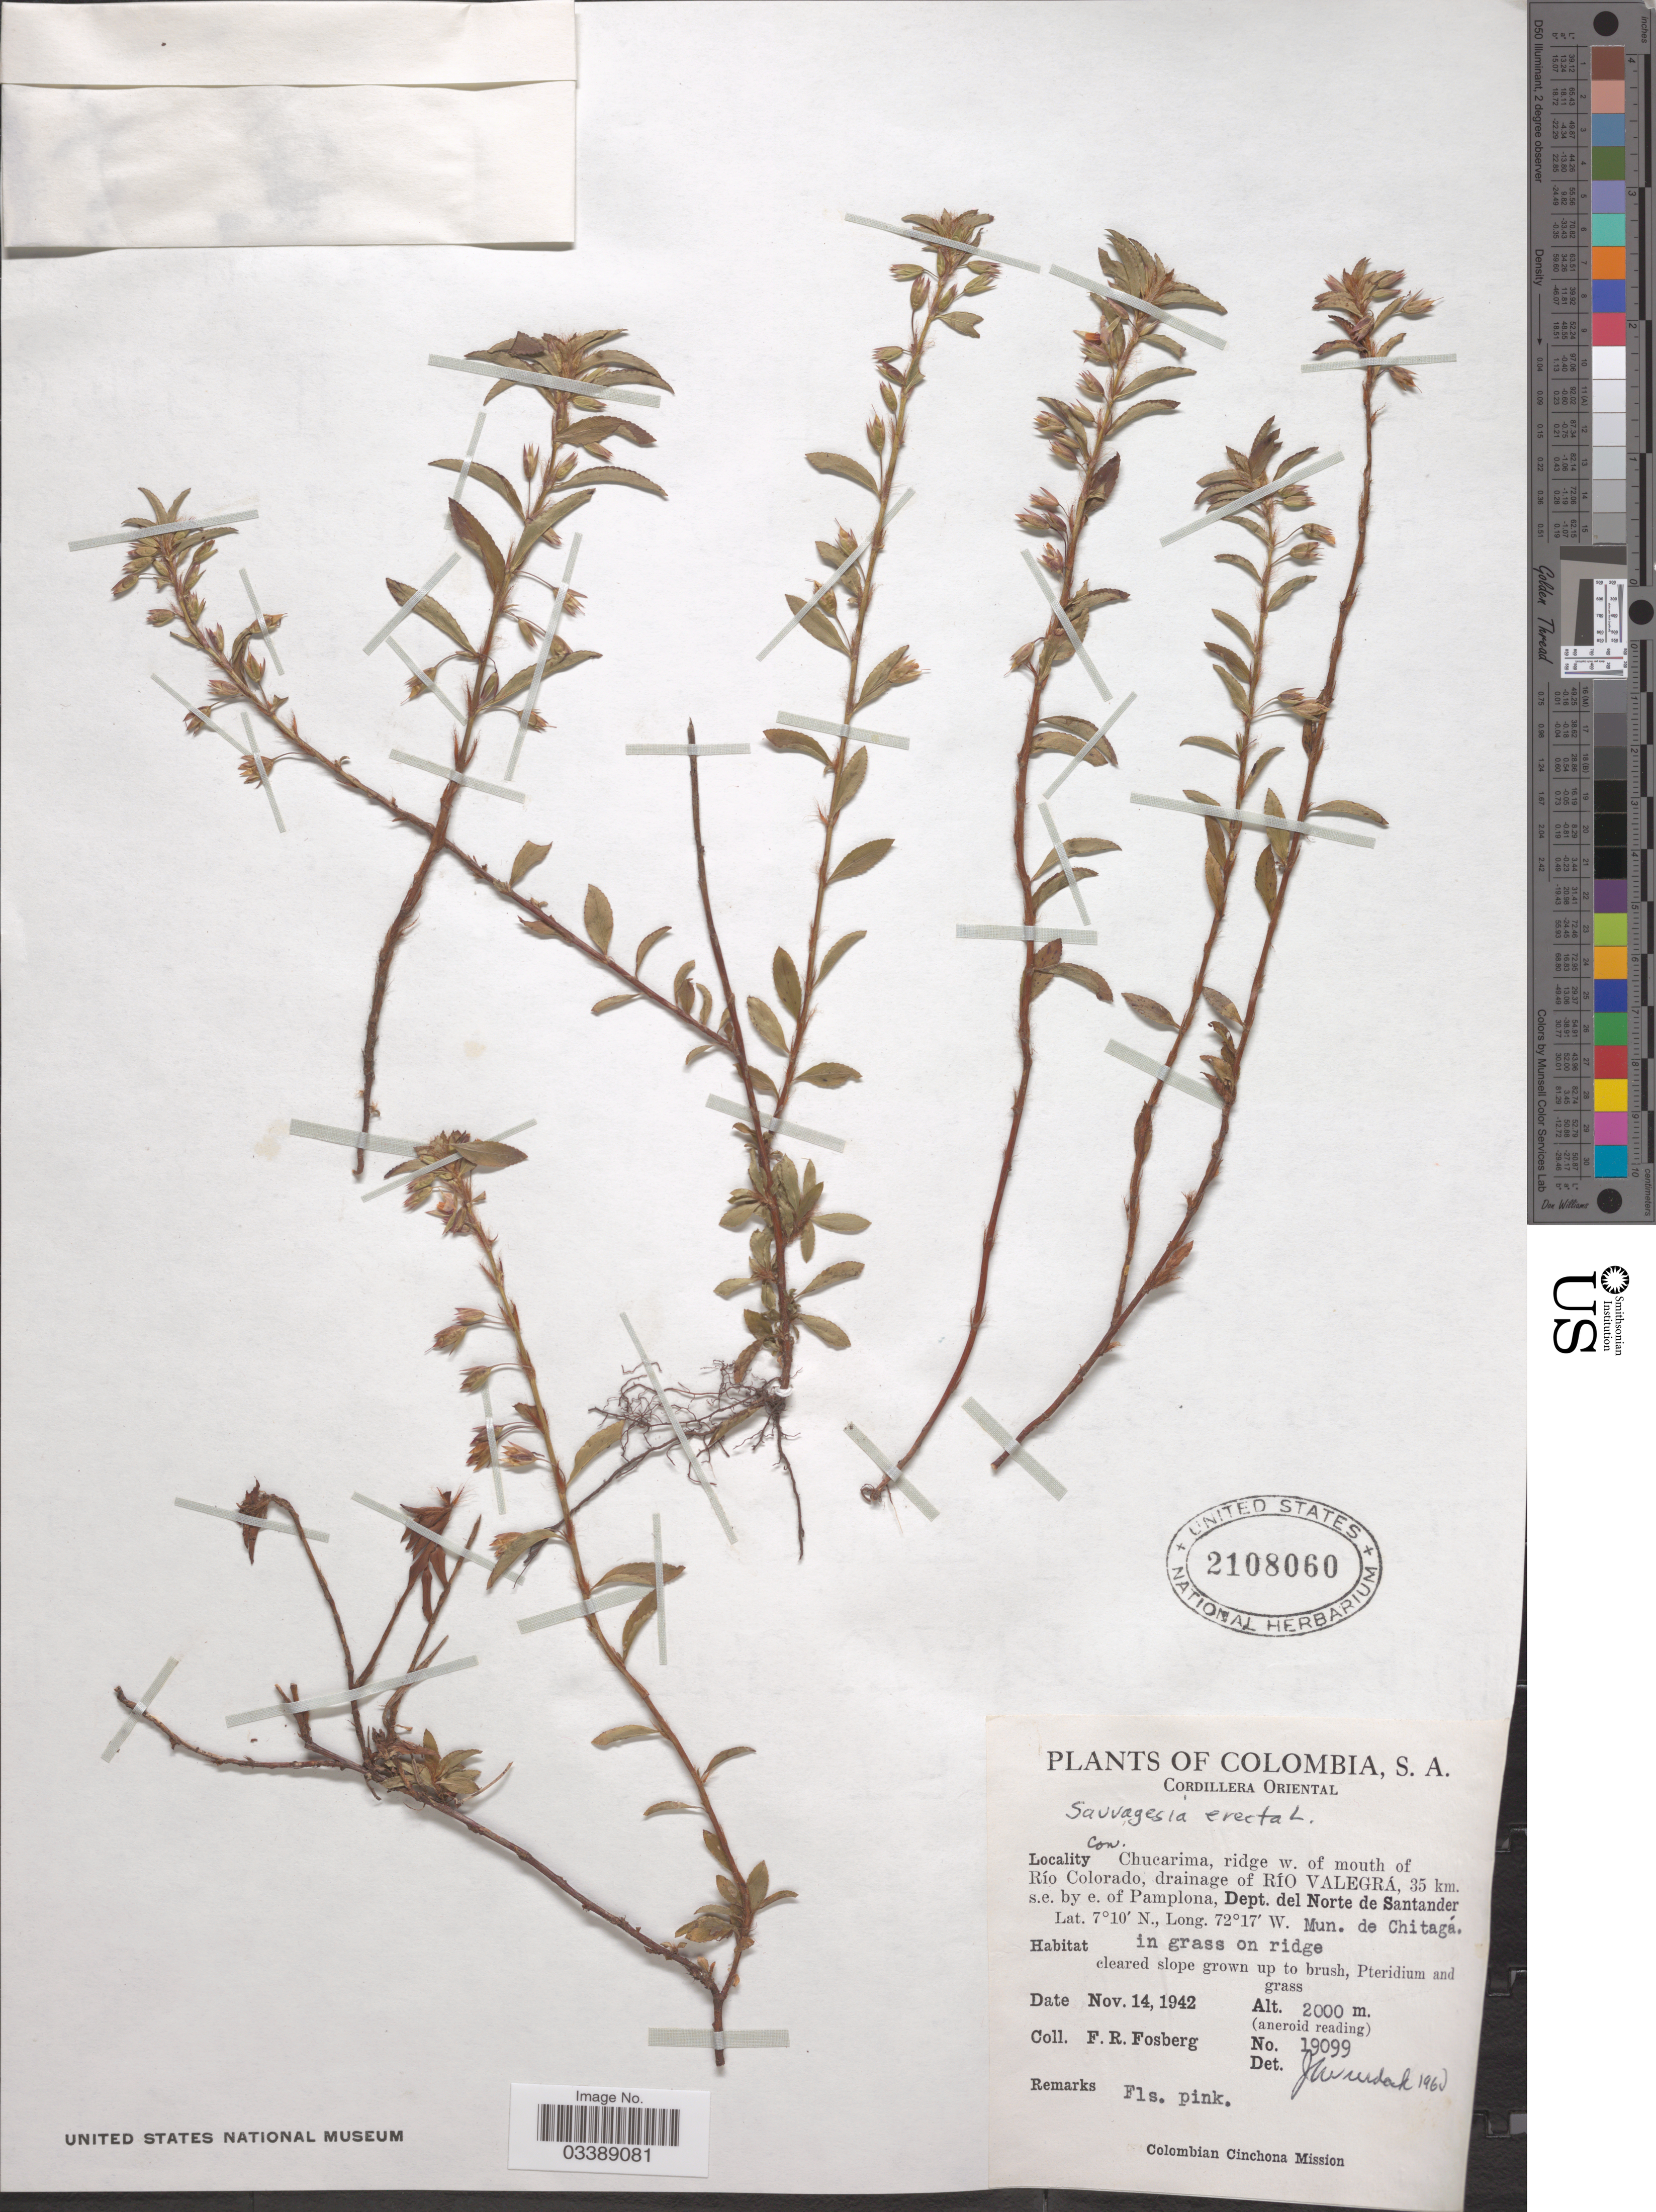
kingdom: Plantae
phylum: Tracheophyta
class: Magnoliopsida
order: Malpighiales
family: Ochnaceae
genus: Sauvagesia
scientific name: Sauvagesia erecta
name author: L.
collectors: F. R. Fosberg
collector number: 19099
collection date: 1942-11-14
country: Colombia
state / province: Norte de Santander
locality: Cordillera Oriental. Con. Chucarima, ridge w. of mouth of Río Colorado, drainage of Río Valegrá, 35 km. s.e. by e. of Pamplona, Dept. del Norte de Santander. Mun. de Chitagá.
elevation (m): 2000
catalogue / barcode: US 2108060